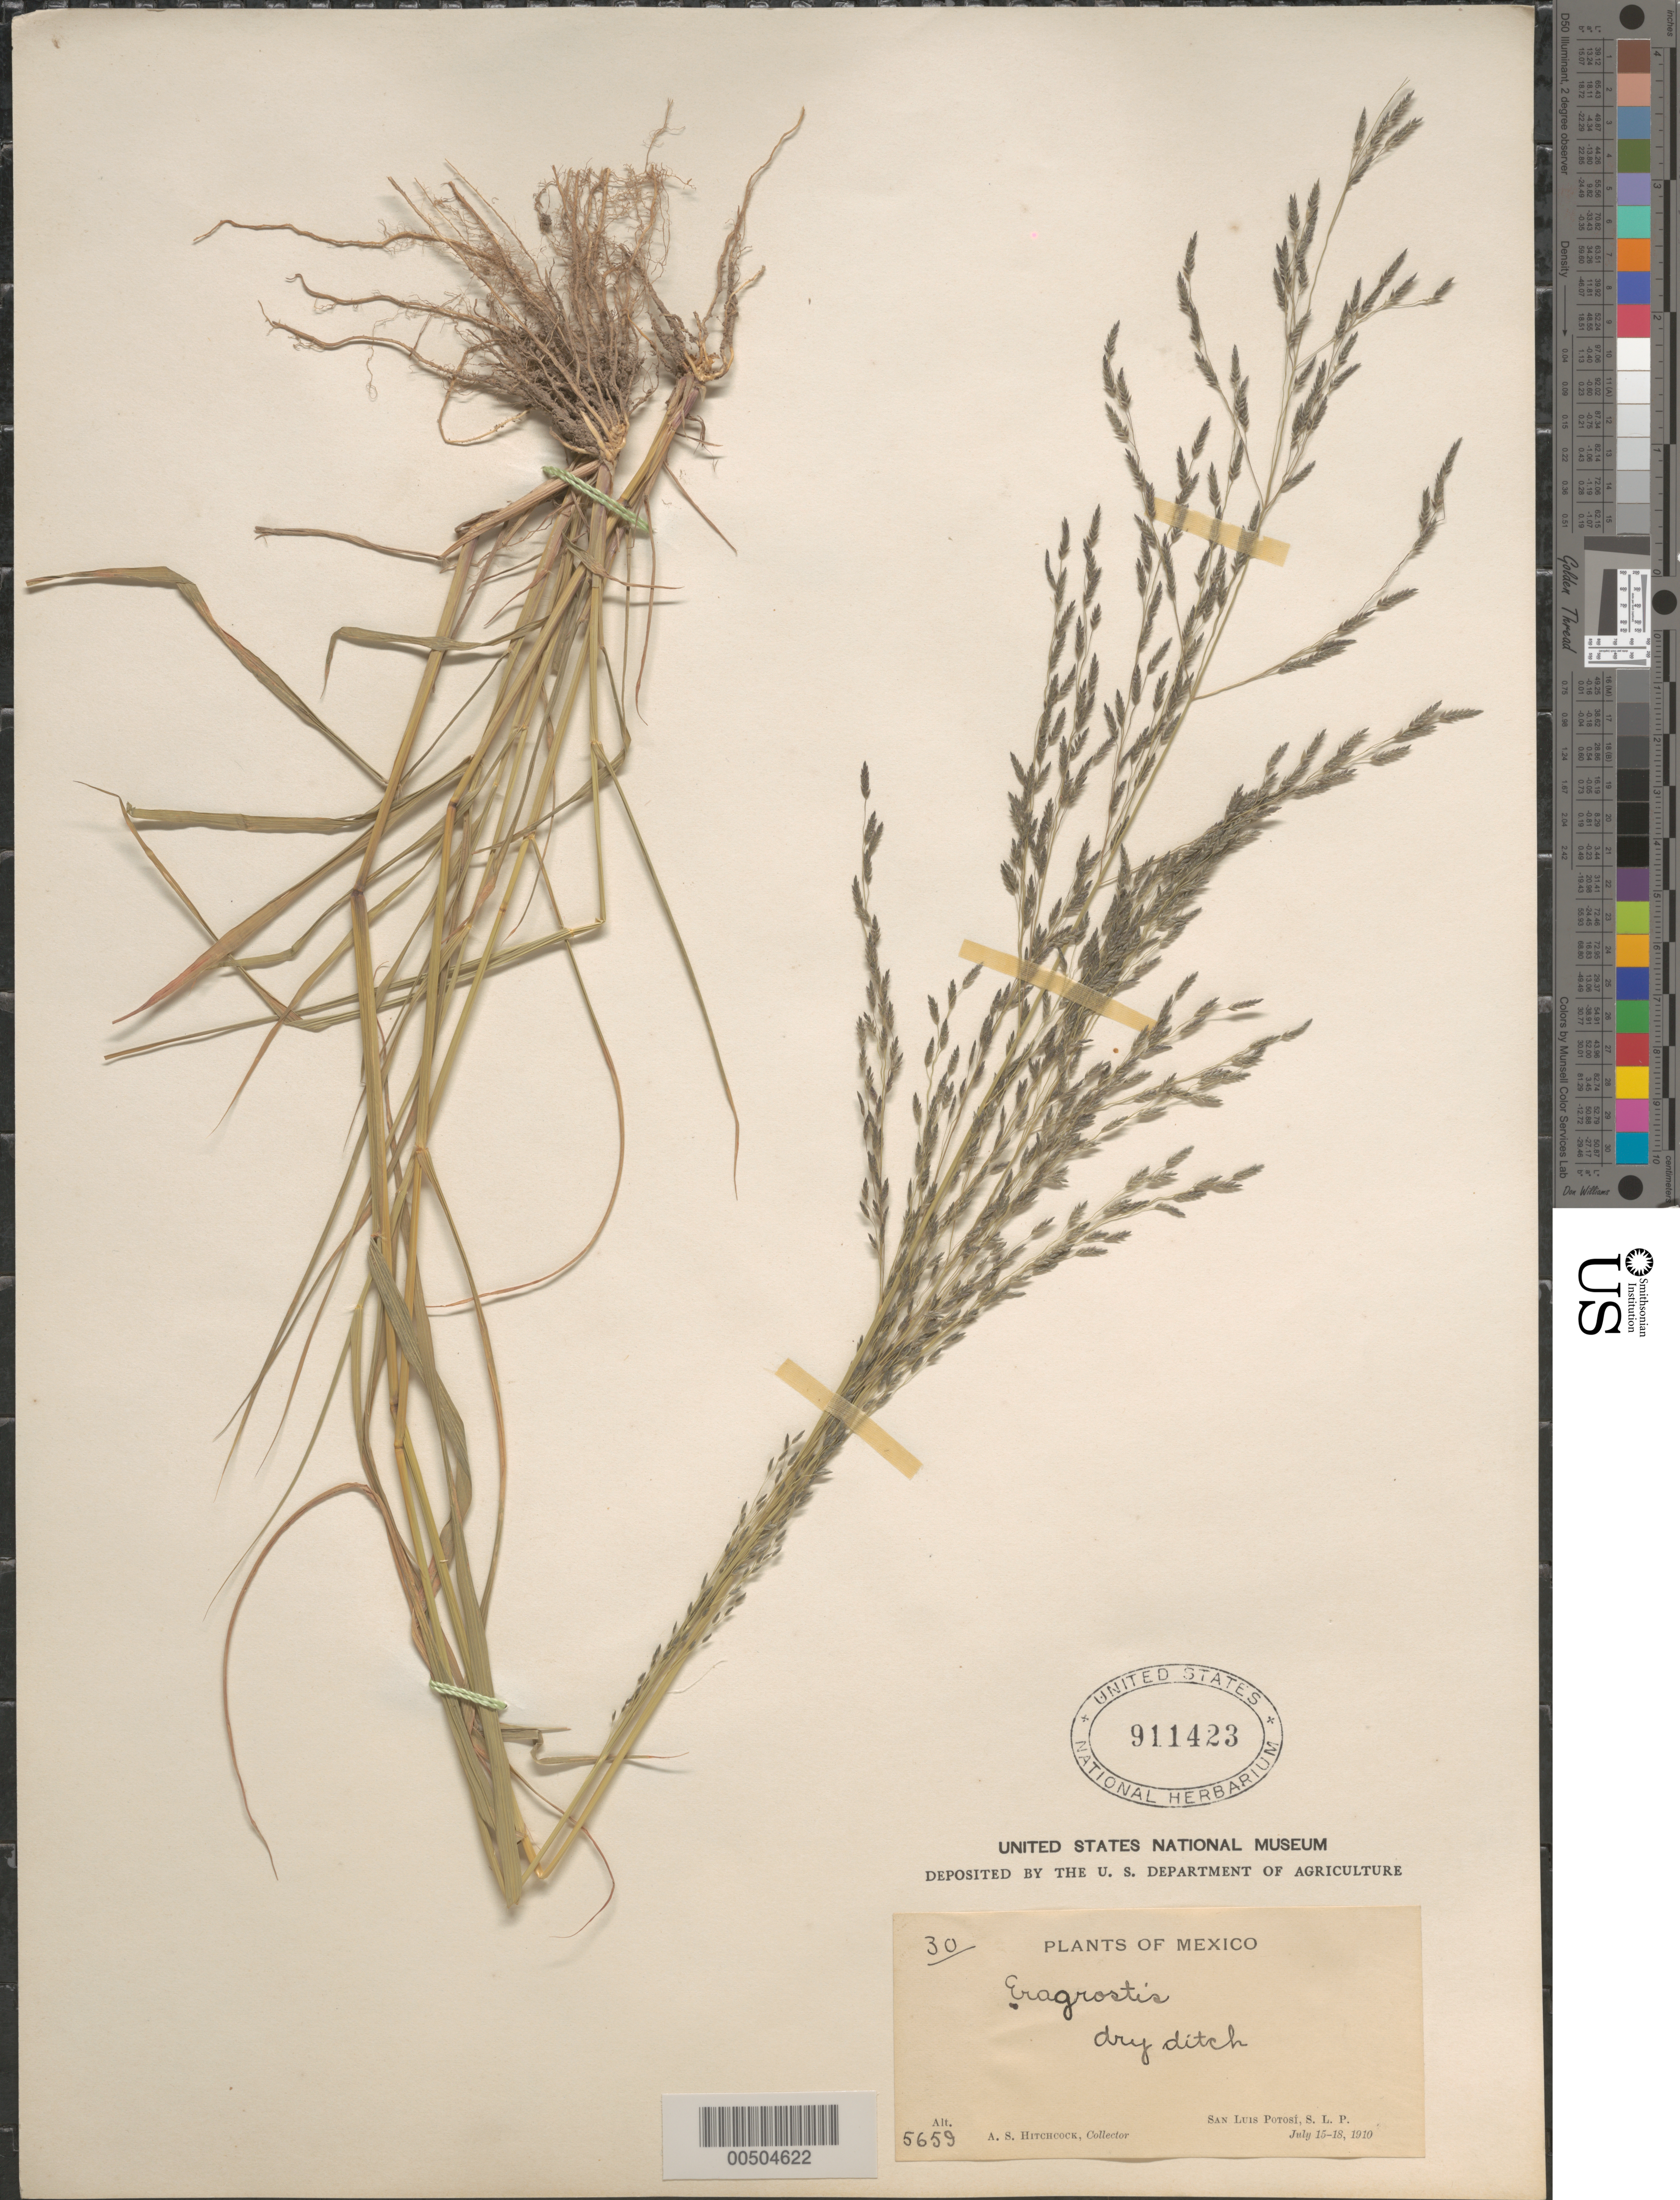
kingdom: Plantae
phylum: Tracheophyta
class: Liliopsida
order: Poales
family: Poaceae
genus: Eragrostis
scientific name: Eragrostis pectinacea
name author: (Michx.) Nees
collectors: A. S. Hitchcock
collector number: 5659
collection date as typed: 15 Jul 1910 to 18 Jul 1910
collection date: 1910-07-15/1910-07-18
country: Mexico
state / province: San Luis Potosi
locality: San Luis Potosi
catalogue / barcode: US 911423